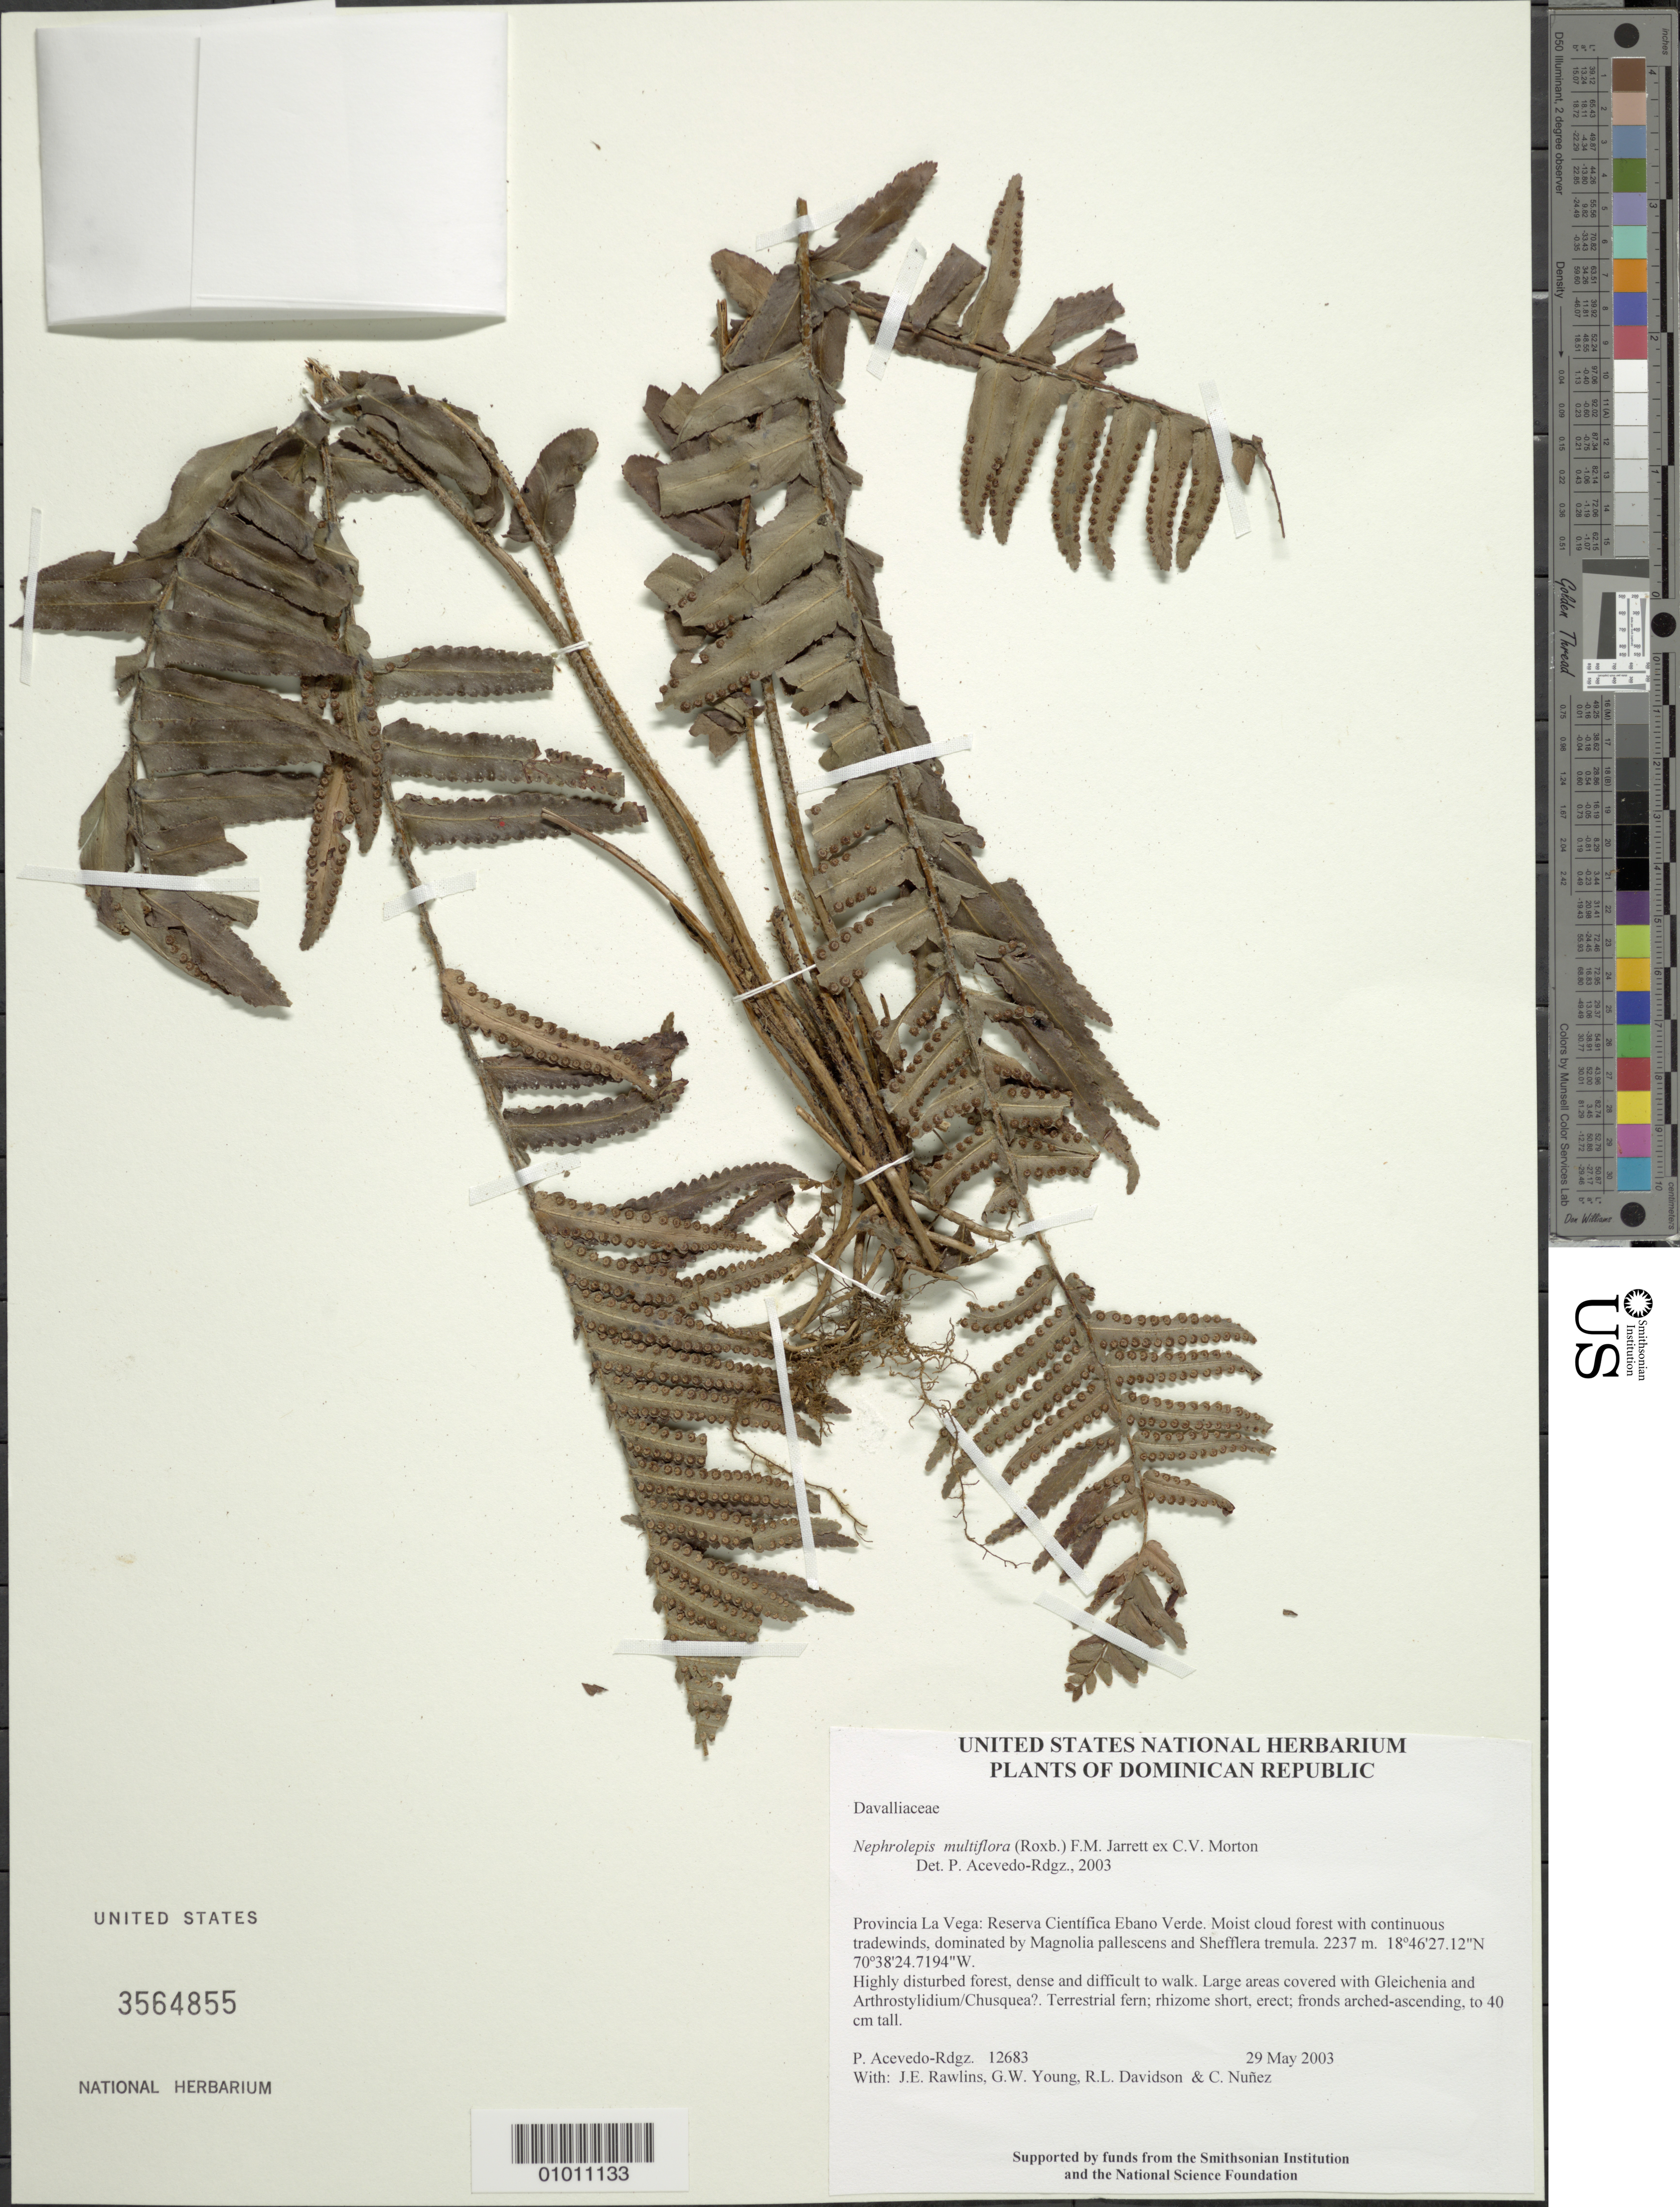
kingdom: Plantae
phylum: Tracheophyta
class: Polypodiopsida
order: Polypodiales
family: Nephrolepidaceae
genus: Nephrolepis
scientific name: Nephrolepis multiflora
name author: (Roxb.) F.M. Jarrett ex C.V. Morton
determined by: Acevedo-Rodríguez, P., (BOT), Smithsonian Institution - National Museum of Natural History (UNITED STATES)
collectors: P. Acevedo-Rodr., J. Rawlins, G. Young, R. Davidson & C. Nunez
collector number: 12683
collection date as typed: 29 May 2003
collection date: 2003-05-29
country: Dominican Republic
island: Hispaniola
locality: Provincia La Vega: Reserva Científica Ebano Verde. Moist cloud forest with continuous tradewinds, dominated by Magnolia pallescens and Shefflera tremula.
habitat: Highly disturbed forest, dense and difficult to walk. Large areas covered with Gleichenia and Arthrostylidium/Chusquea?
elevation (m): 2237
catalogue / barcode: US 3564855